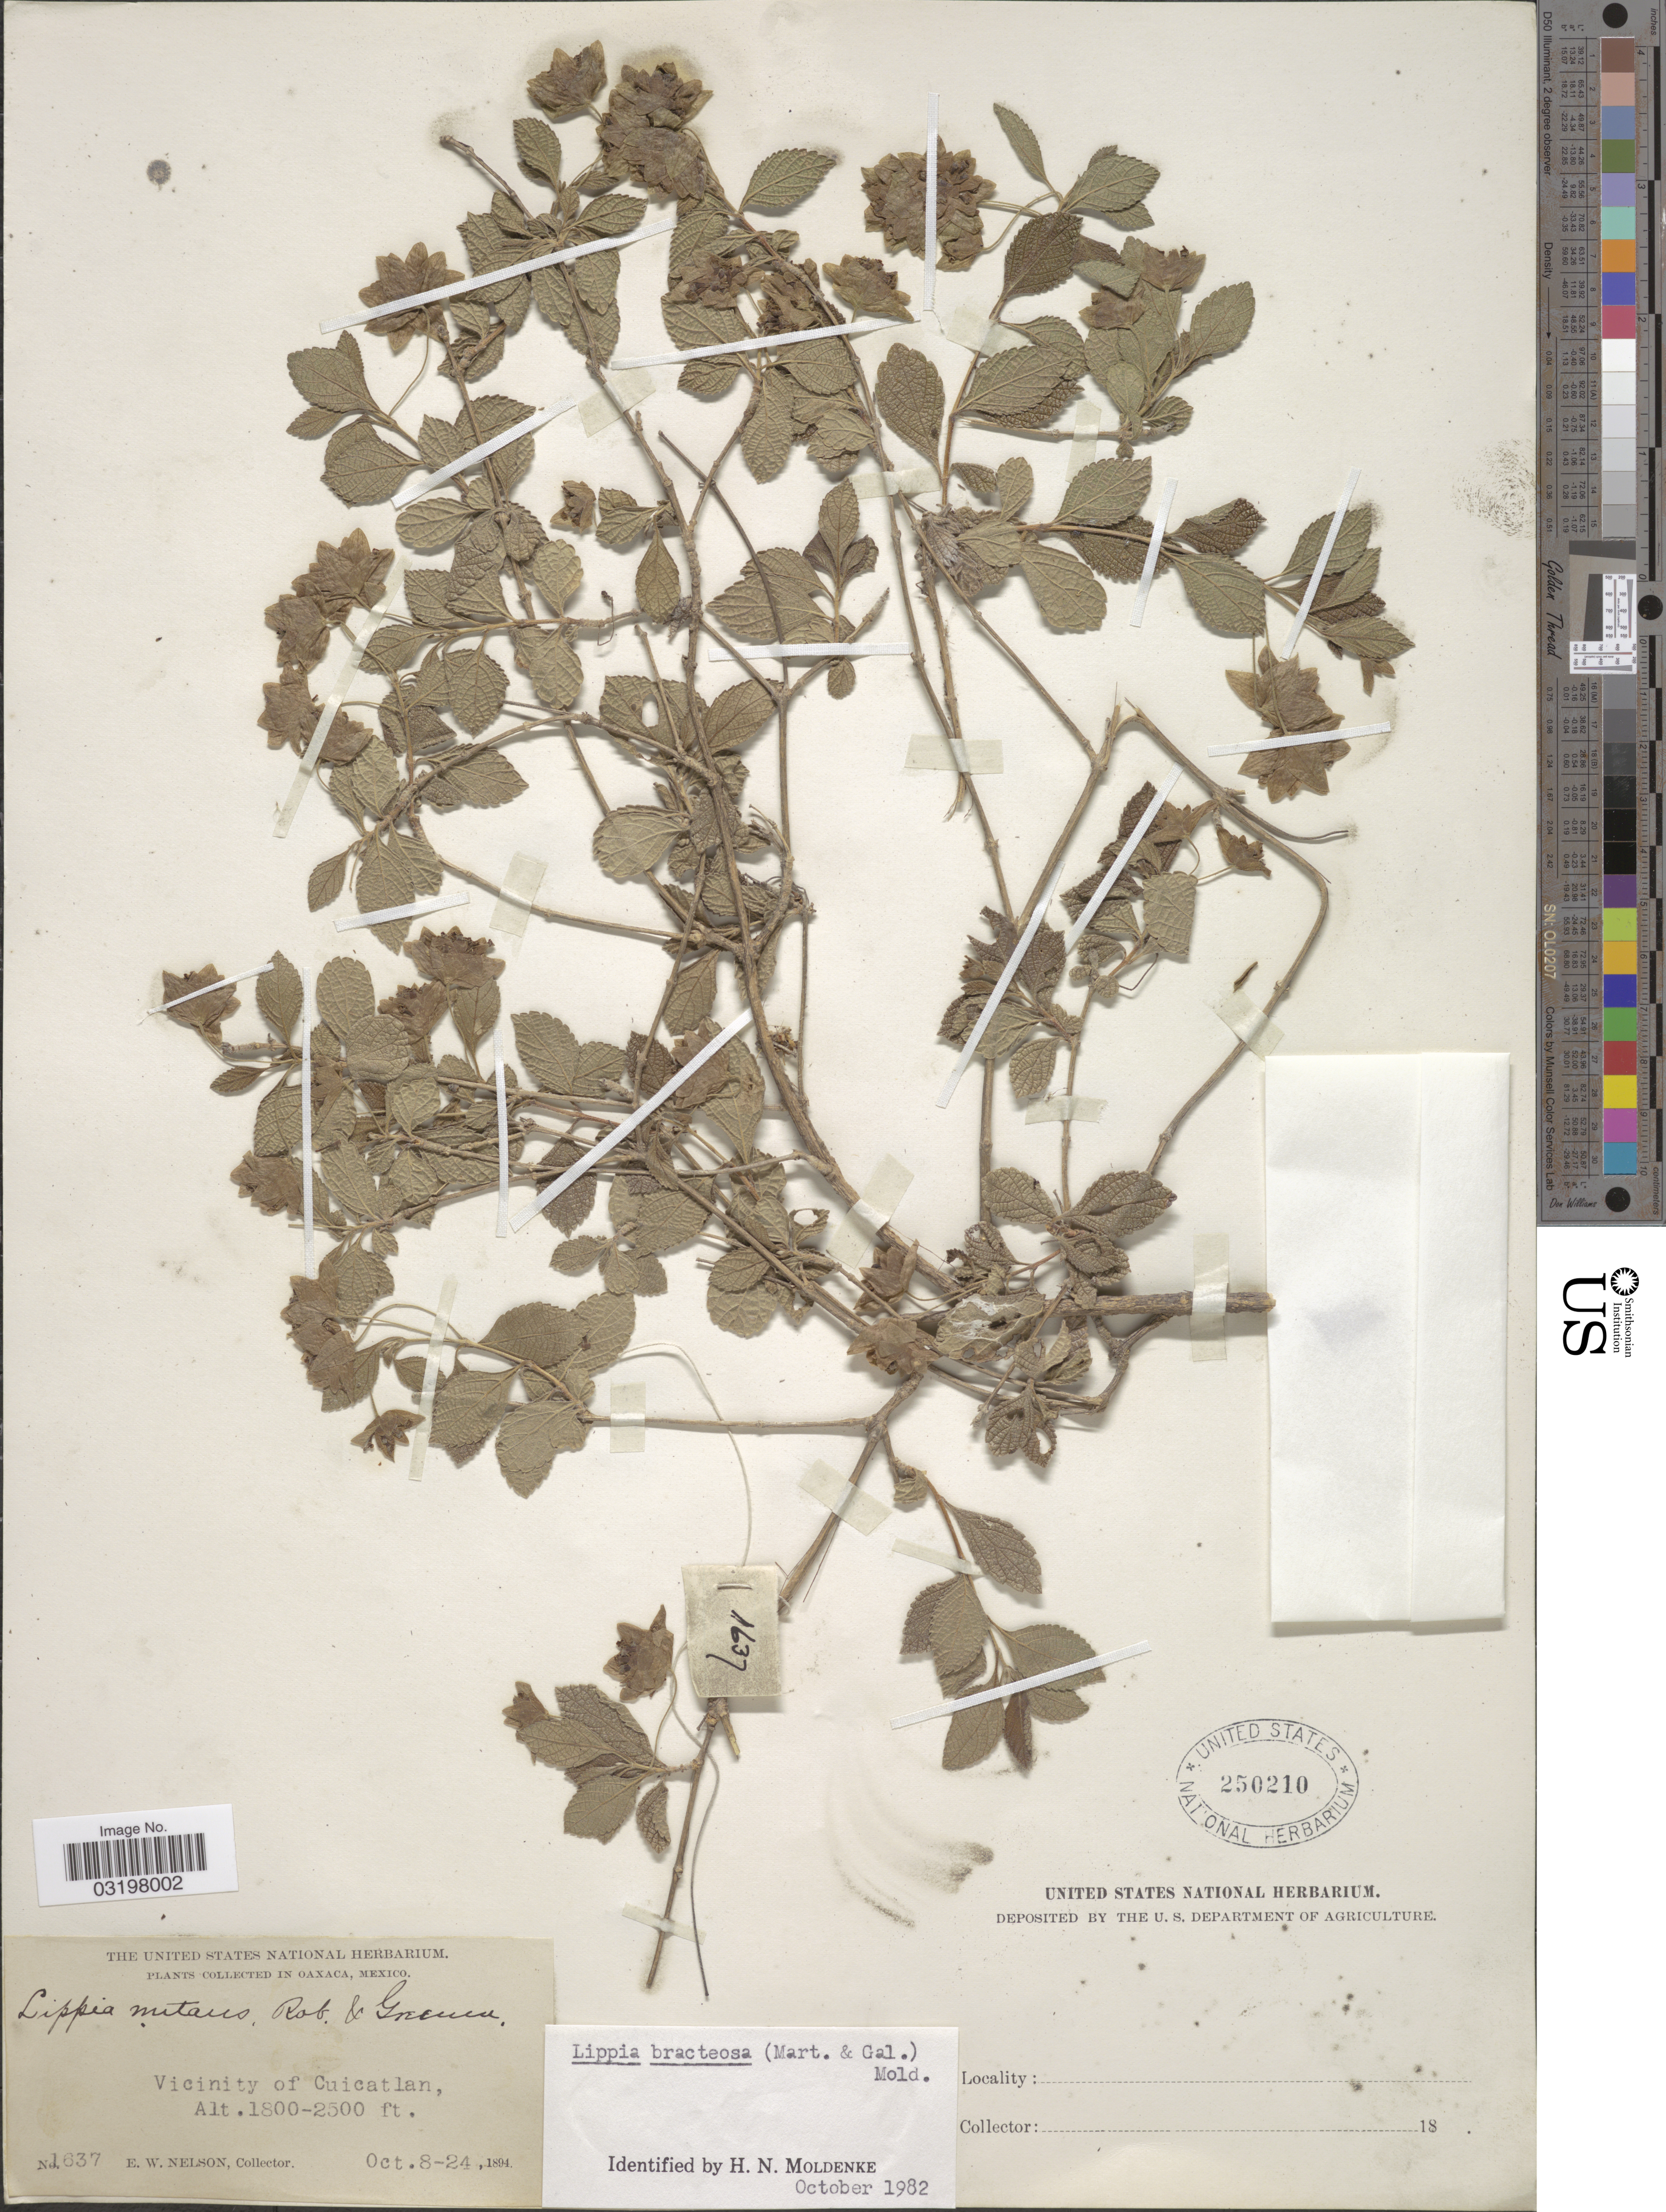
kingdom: Plantae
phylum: Tracheophyta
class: Magnoliopsida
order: Lamiales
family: Verbenaceae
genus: Lippia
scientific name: Lippia bracteosa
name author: (M. Martens & Galeotti) Moldenke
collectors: E. W. Nelson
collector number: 1637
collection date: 1894-10-08/1894-10-24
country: Mexico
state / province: Oaxaca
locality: Vicinity of Cuicatlan.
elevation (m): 549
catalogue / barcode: US 250210